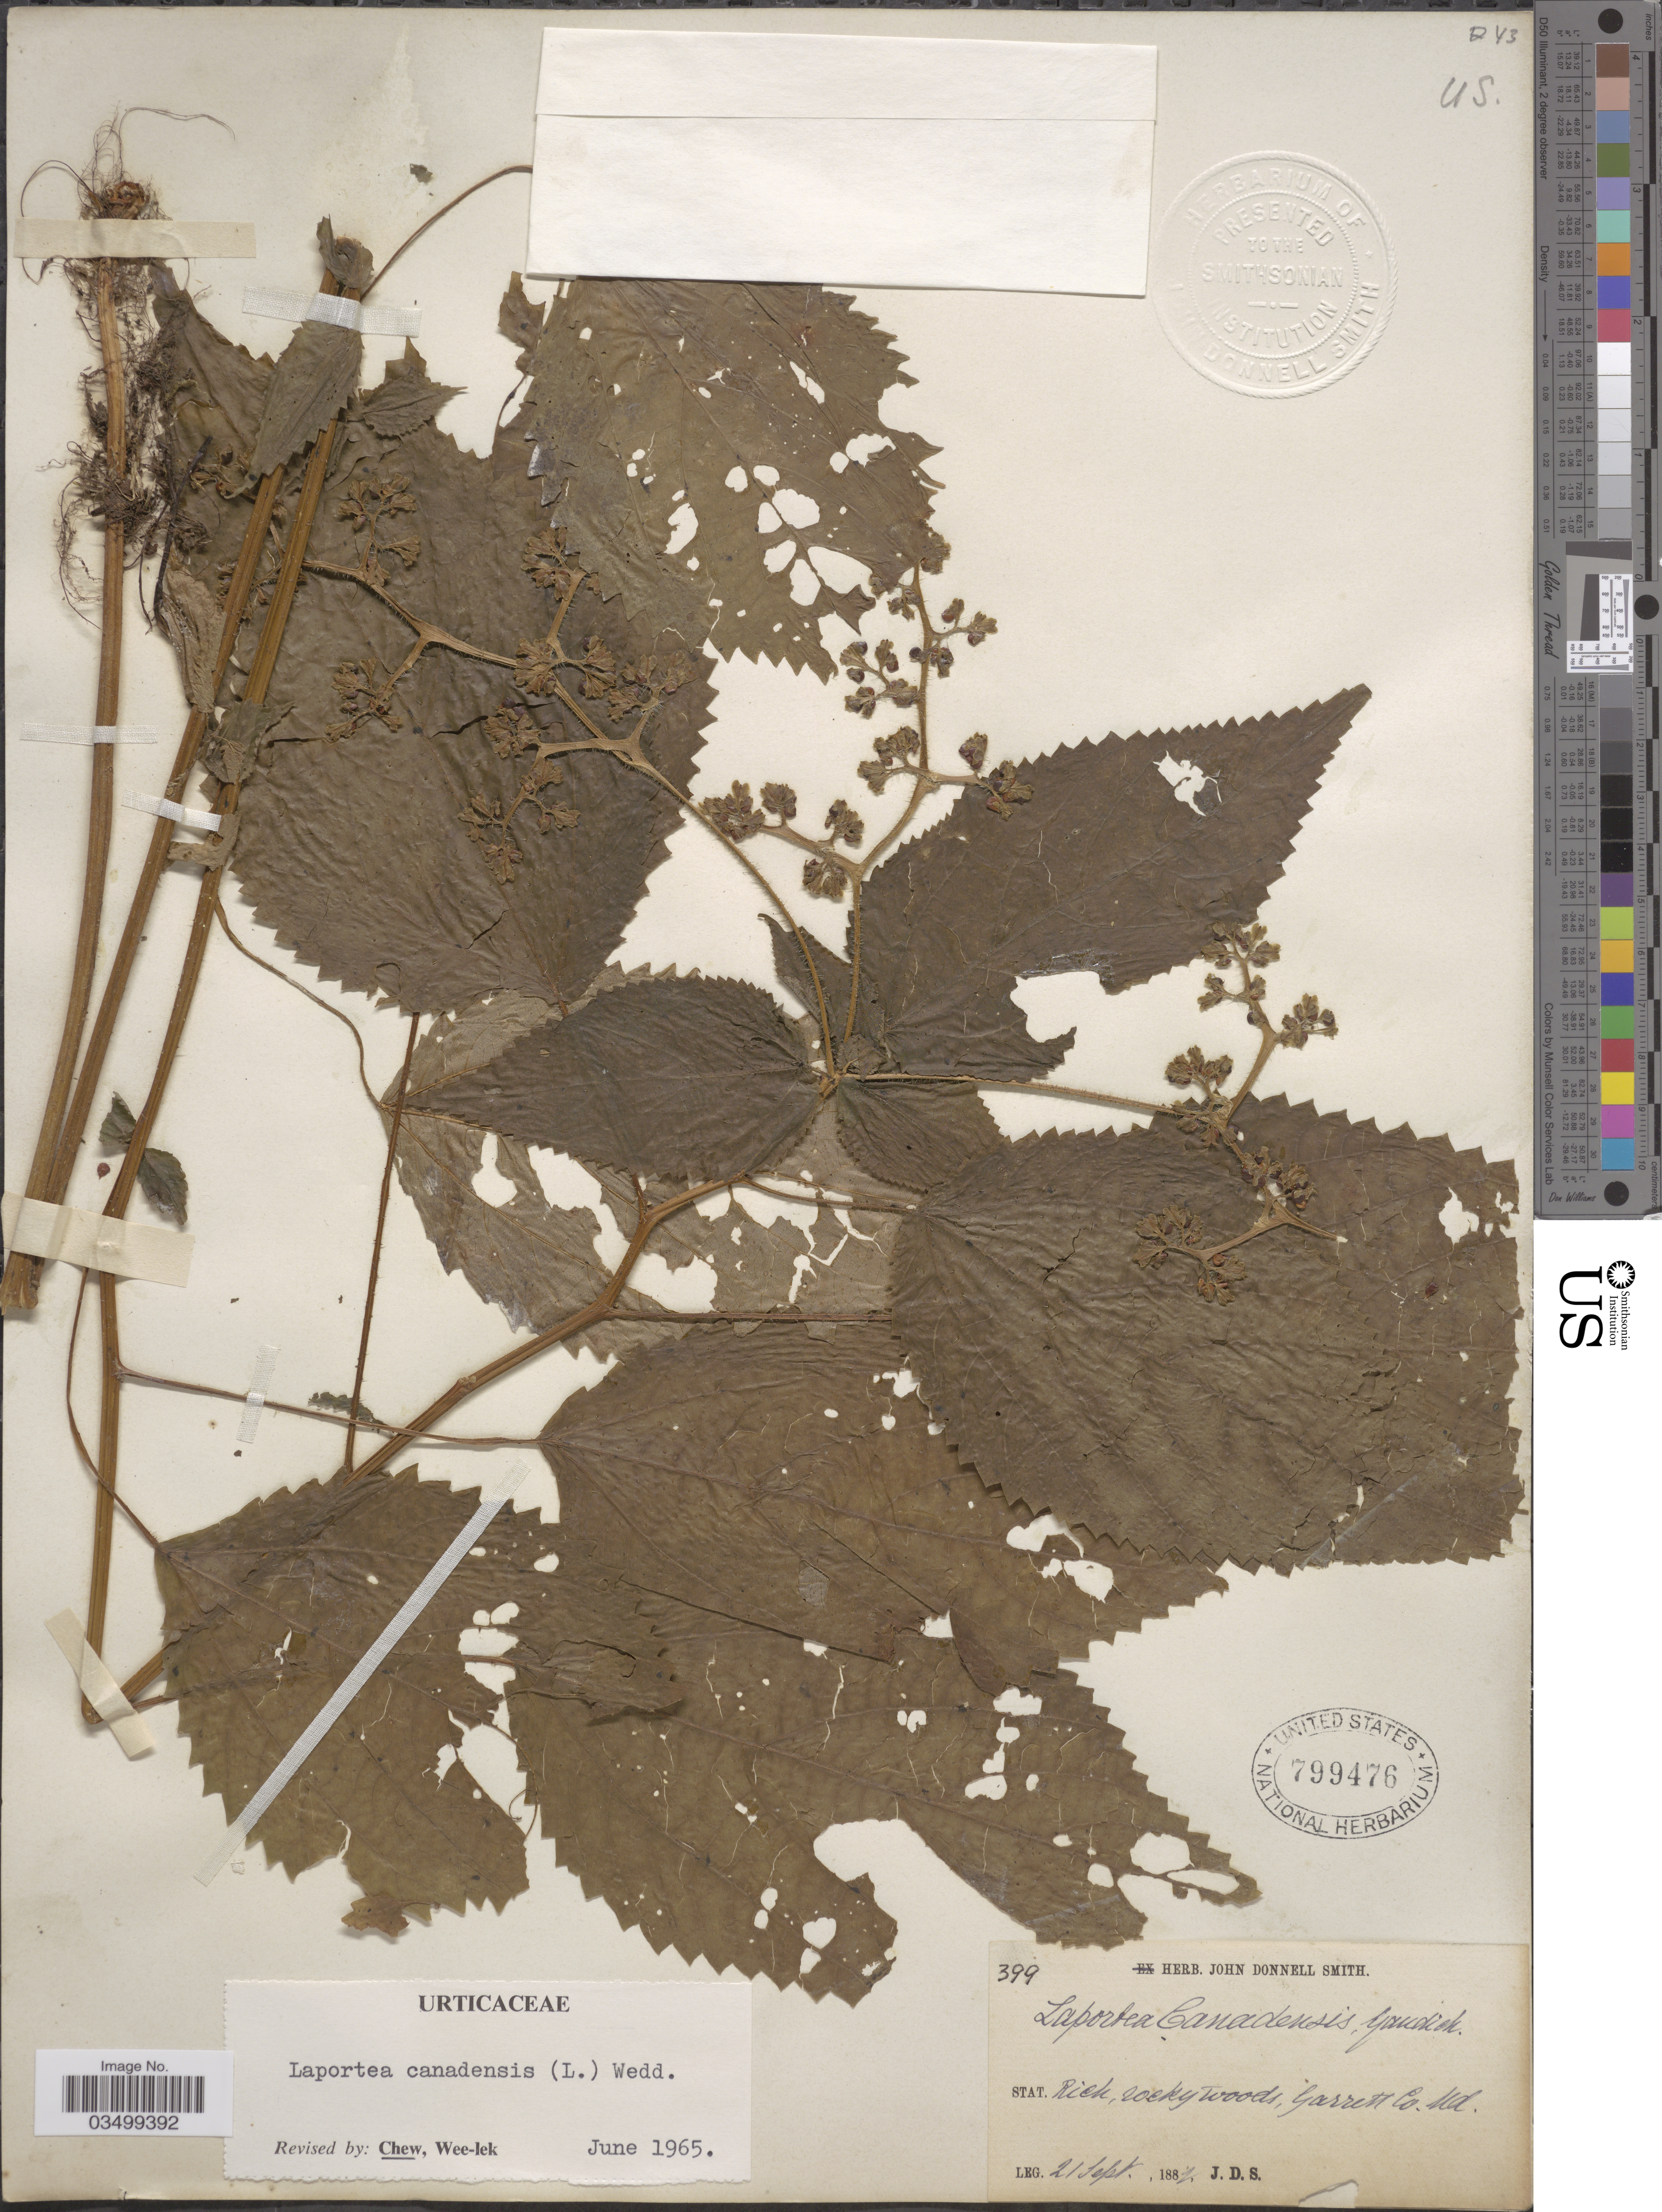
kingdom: Plantae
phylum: Tracheophyta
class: Magnoliopsida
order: Rosales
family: Urticaceae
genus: Laportea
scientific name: Laportea canadensis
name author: (L.) Wedd.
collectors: J. Donnell Smith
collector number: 399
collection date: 1882-09-21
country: United States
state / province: Maryland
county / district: Garrett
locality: Stat. Rich, rocky woods, Garrett Co.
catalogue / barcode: US 799476